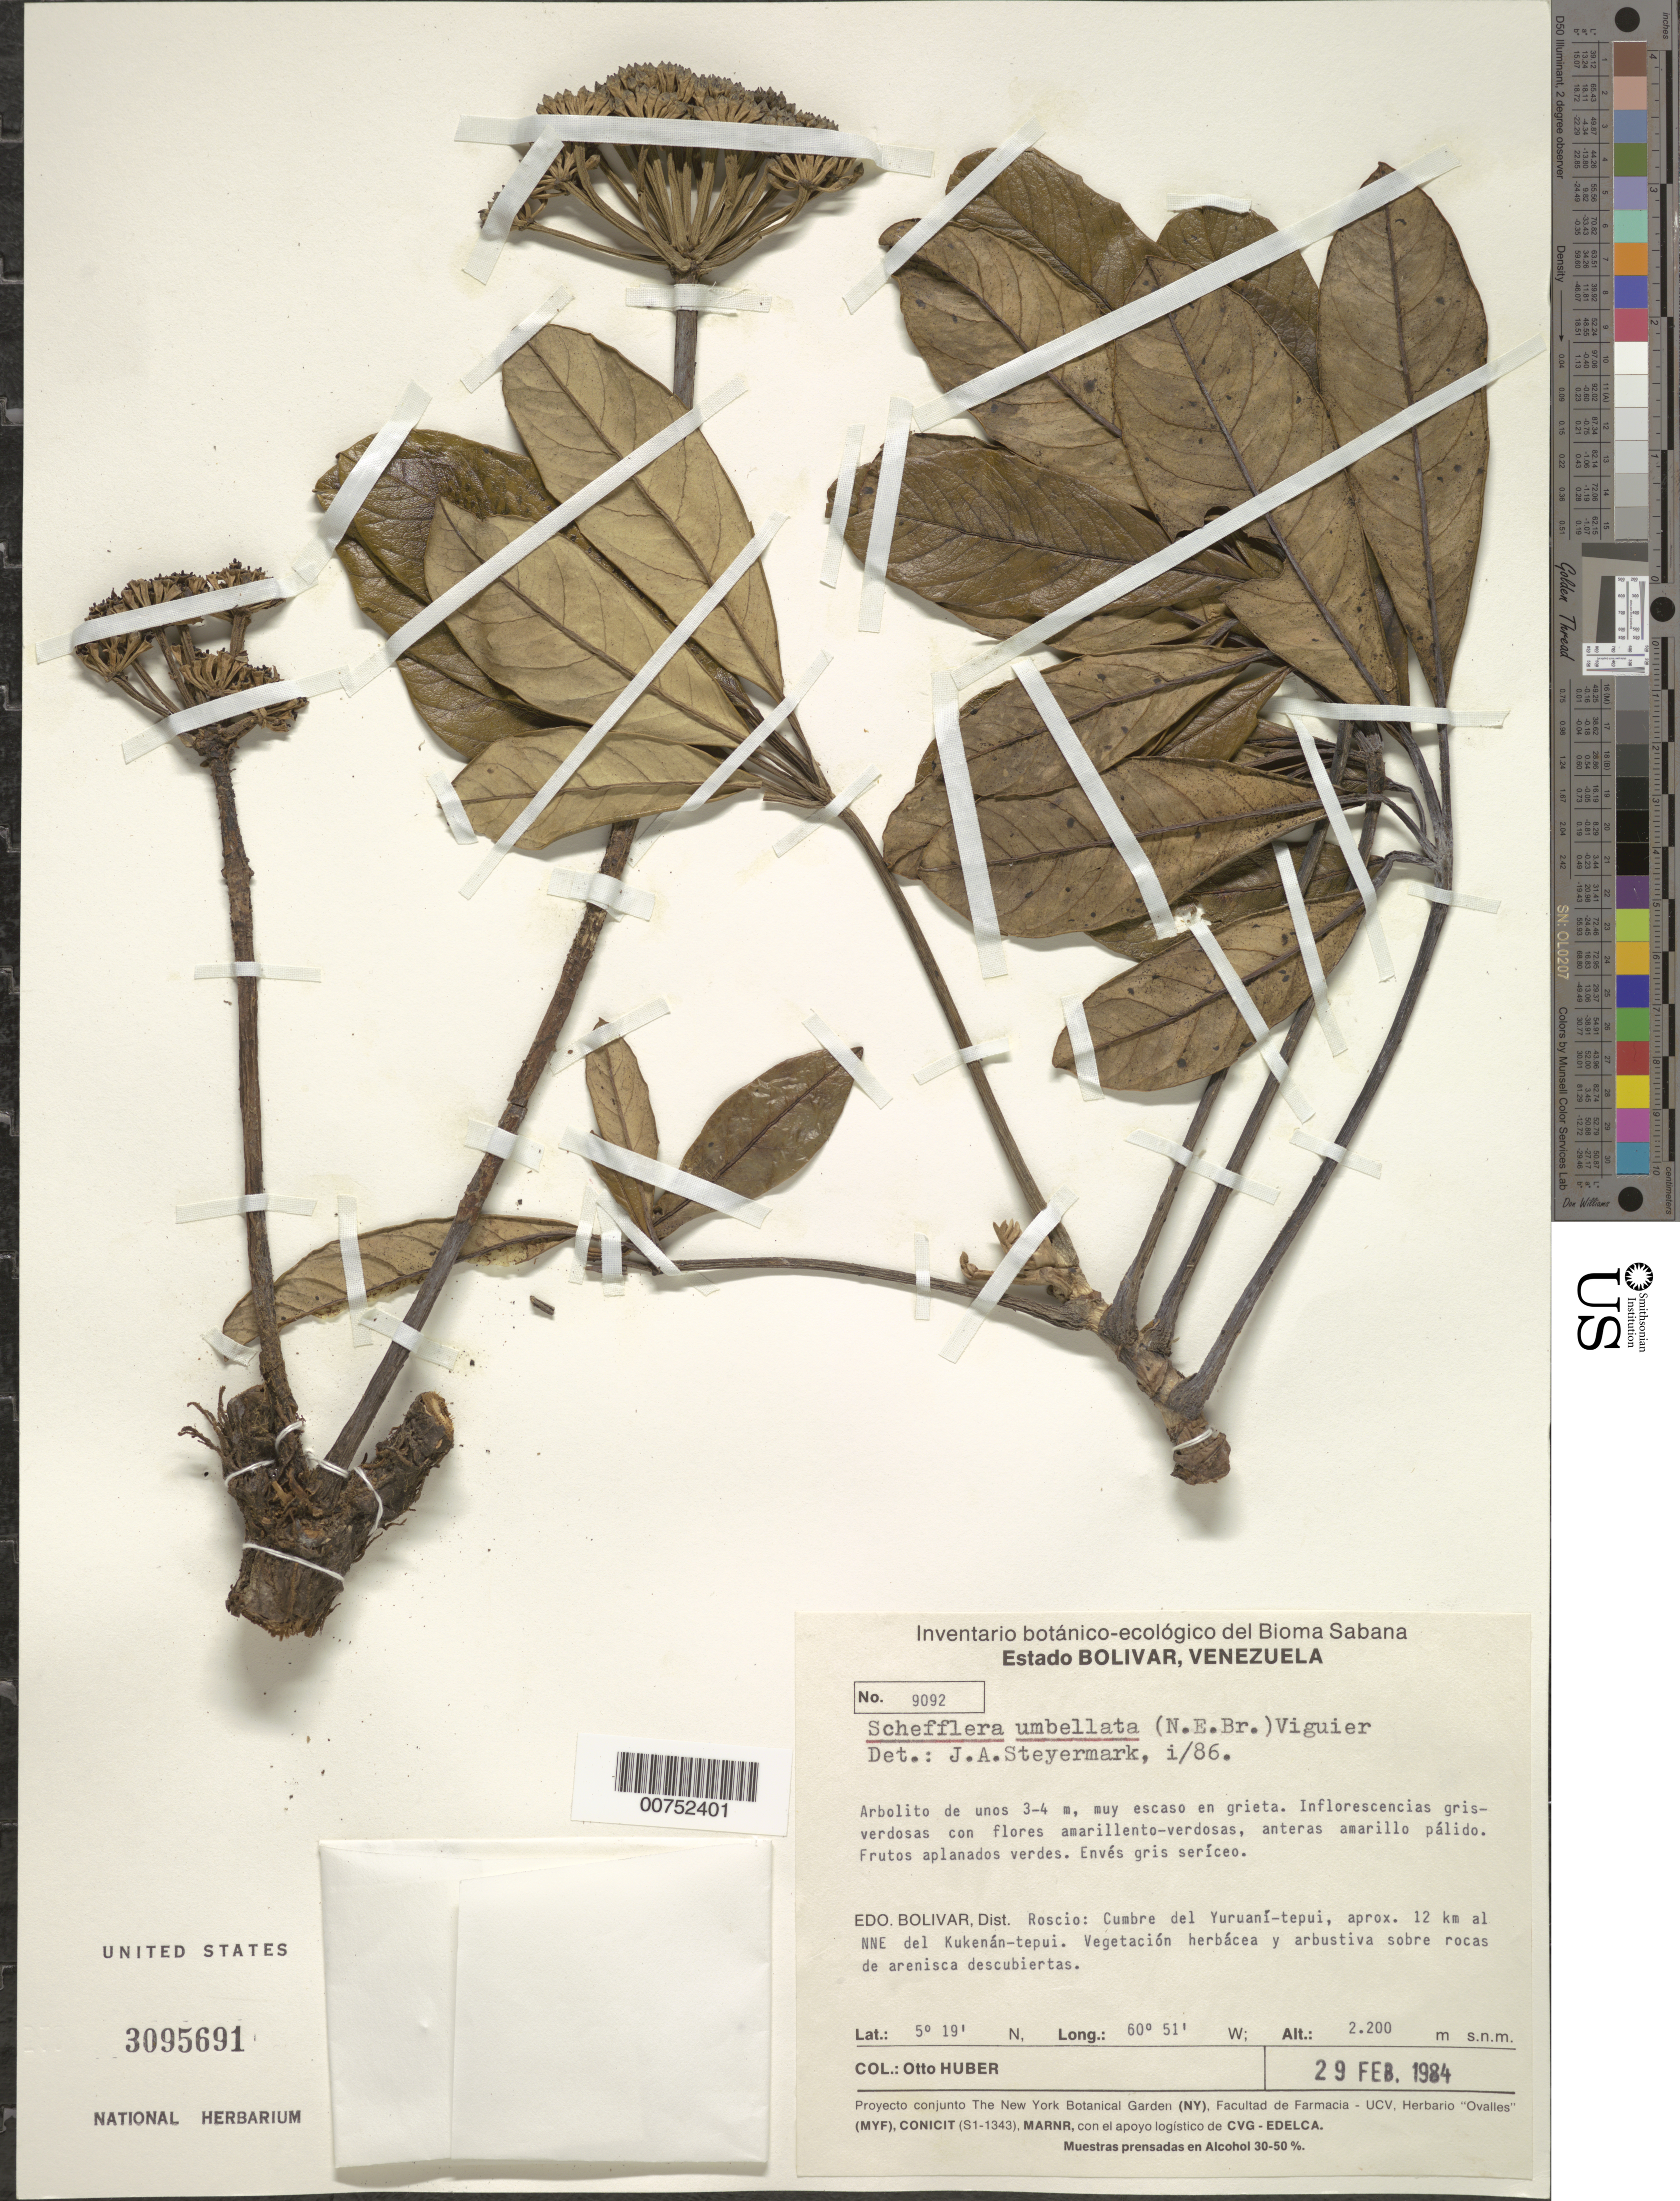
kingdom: Plantae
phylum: Tracheophyta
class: Magnoliopsida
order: Apiales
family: Araliaceae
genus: Schefflera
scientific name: Schefflera umbellata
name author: (N.E. Br.) R. Vig.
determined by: Steyermark, Julian A., (VEN)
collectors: O. Huber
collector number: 9092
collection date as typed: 29-Feb-84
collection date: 1984-02-29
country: Venezuela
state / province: Bolívar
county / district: Roscio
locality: Yuraní-tepuí, cumbre, 12 km NNE del Kukenán-tepuí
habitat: En grieta. Vegetación herbacea y arbustiva sobre rocas de arenisca descubiertas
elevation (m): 2200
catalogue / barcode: US 3095691